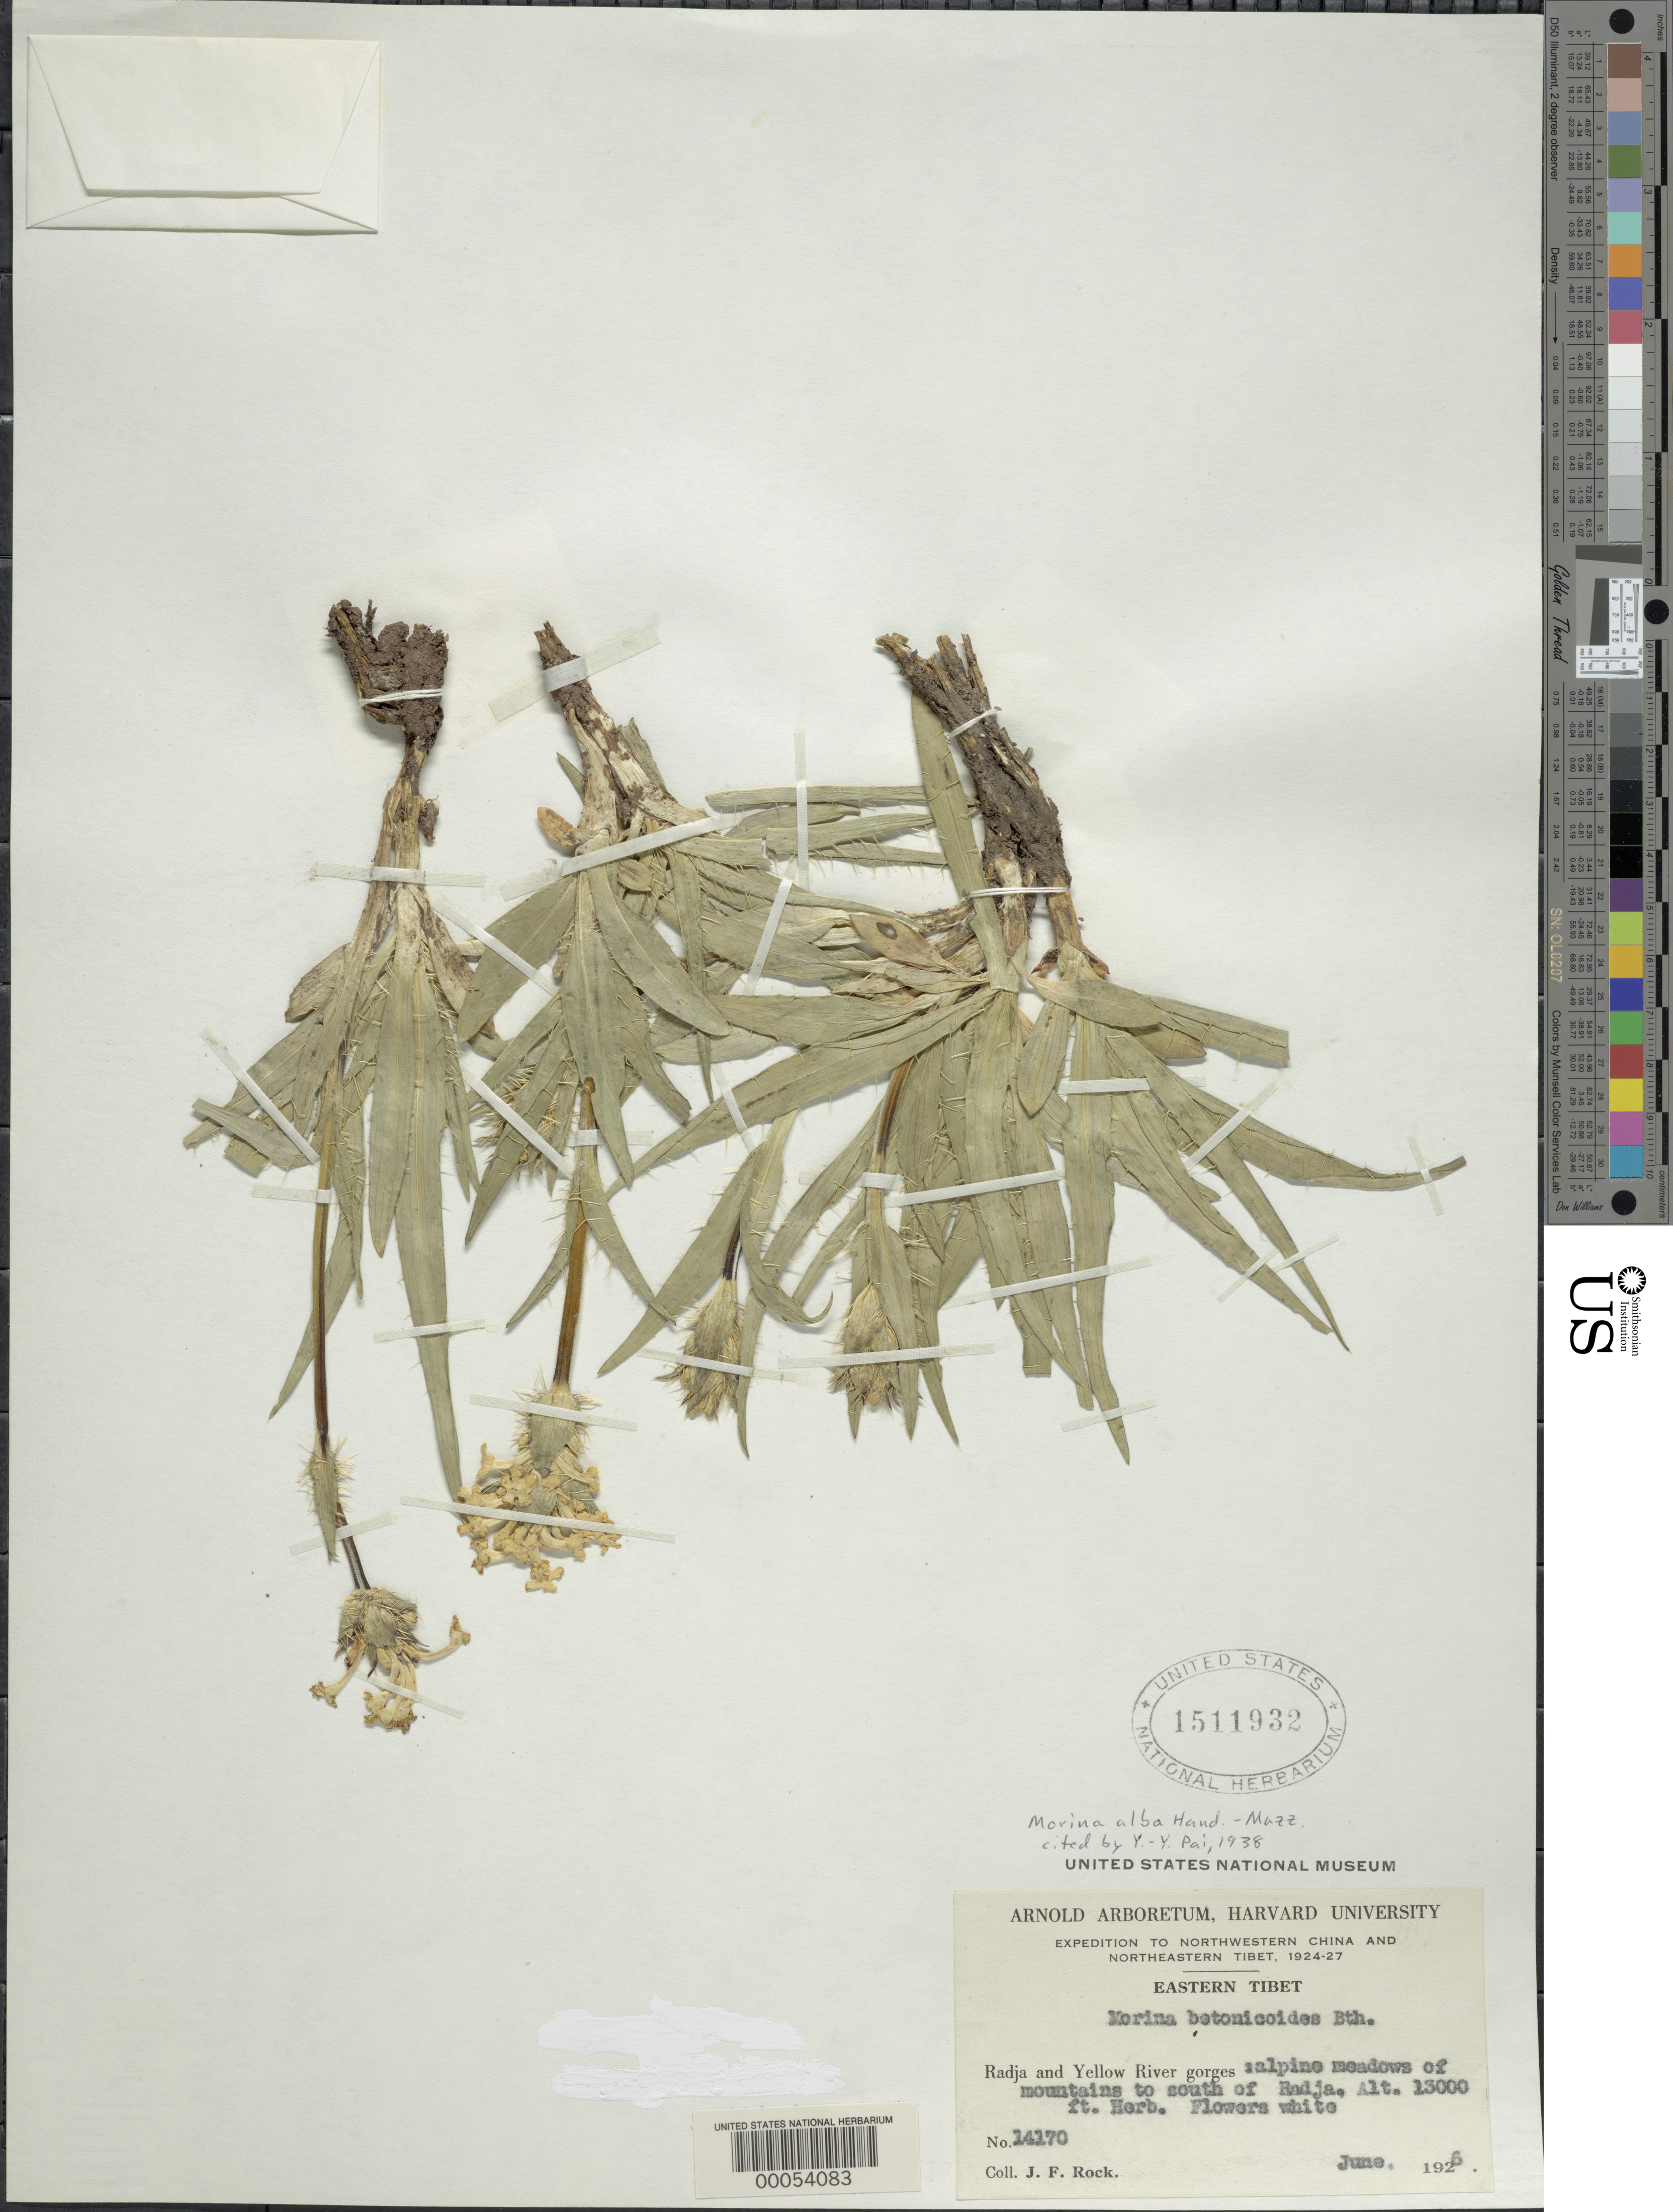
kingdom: Plantae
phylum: Tracheophyta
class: Magnoliopsida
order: Dipsacales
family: Caprifoliaceae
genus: Acanthocalyx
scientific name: Acanthocalyx alba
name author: (Hand.-Mazz.) M.J. Cannon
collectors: J. F. Rock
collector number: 14170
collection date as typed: Jun 1926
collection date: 1926-06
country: China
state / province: Xizang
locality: Tibet, Radja and Yellow River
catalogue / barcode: US 1511932